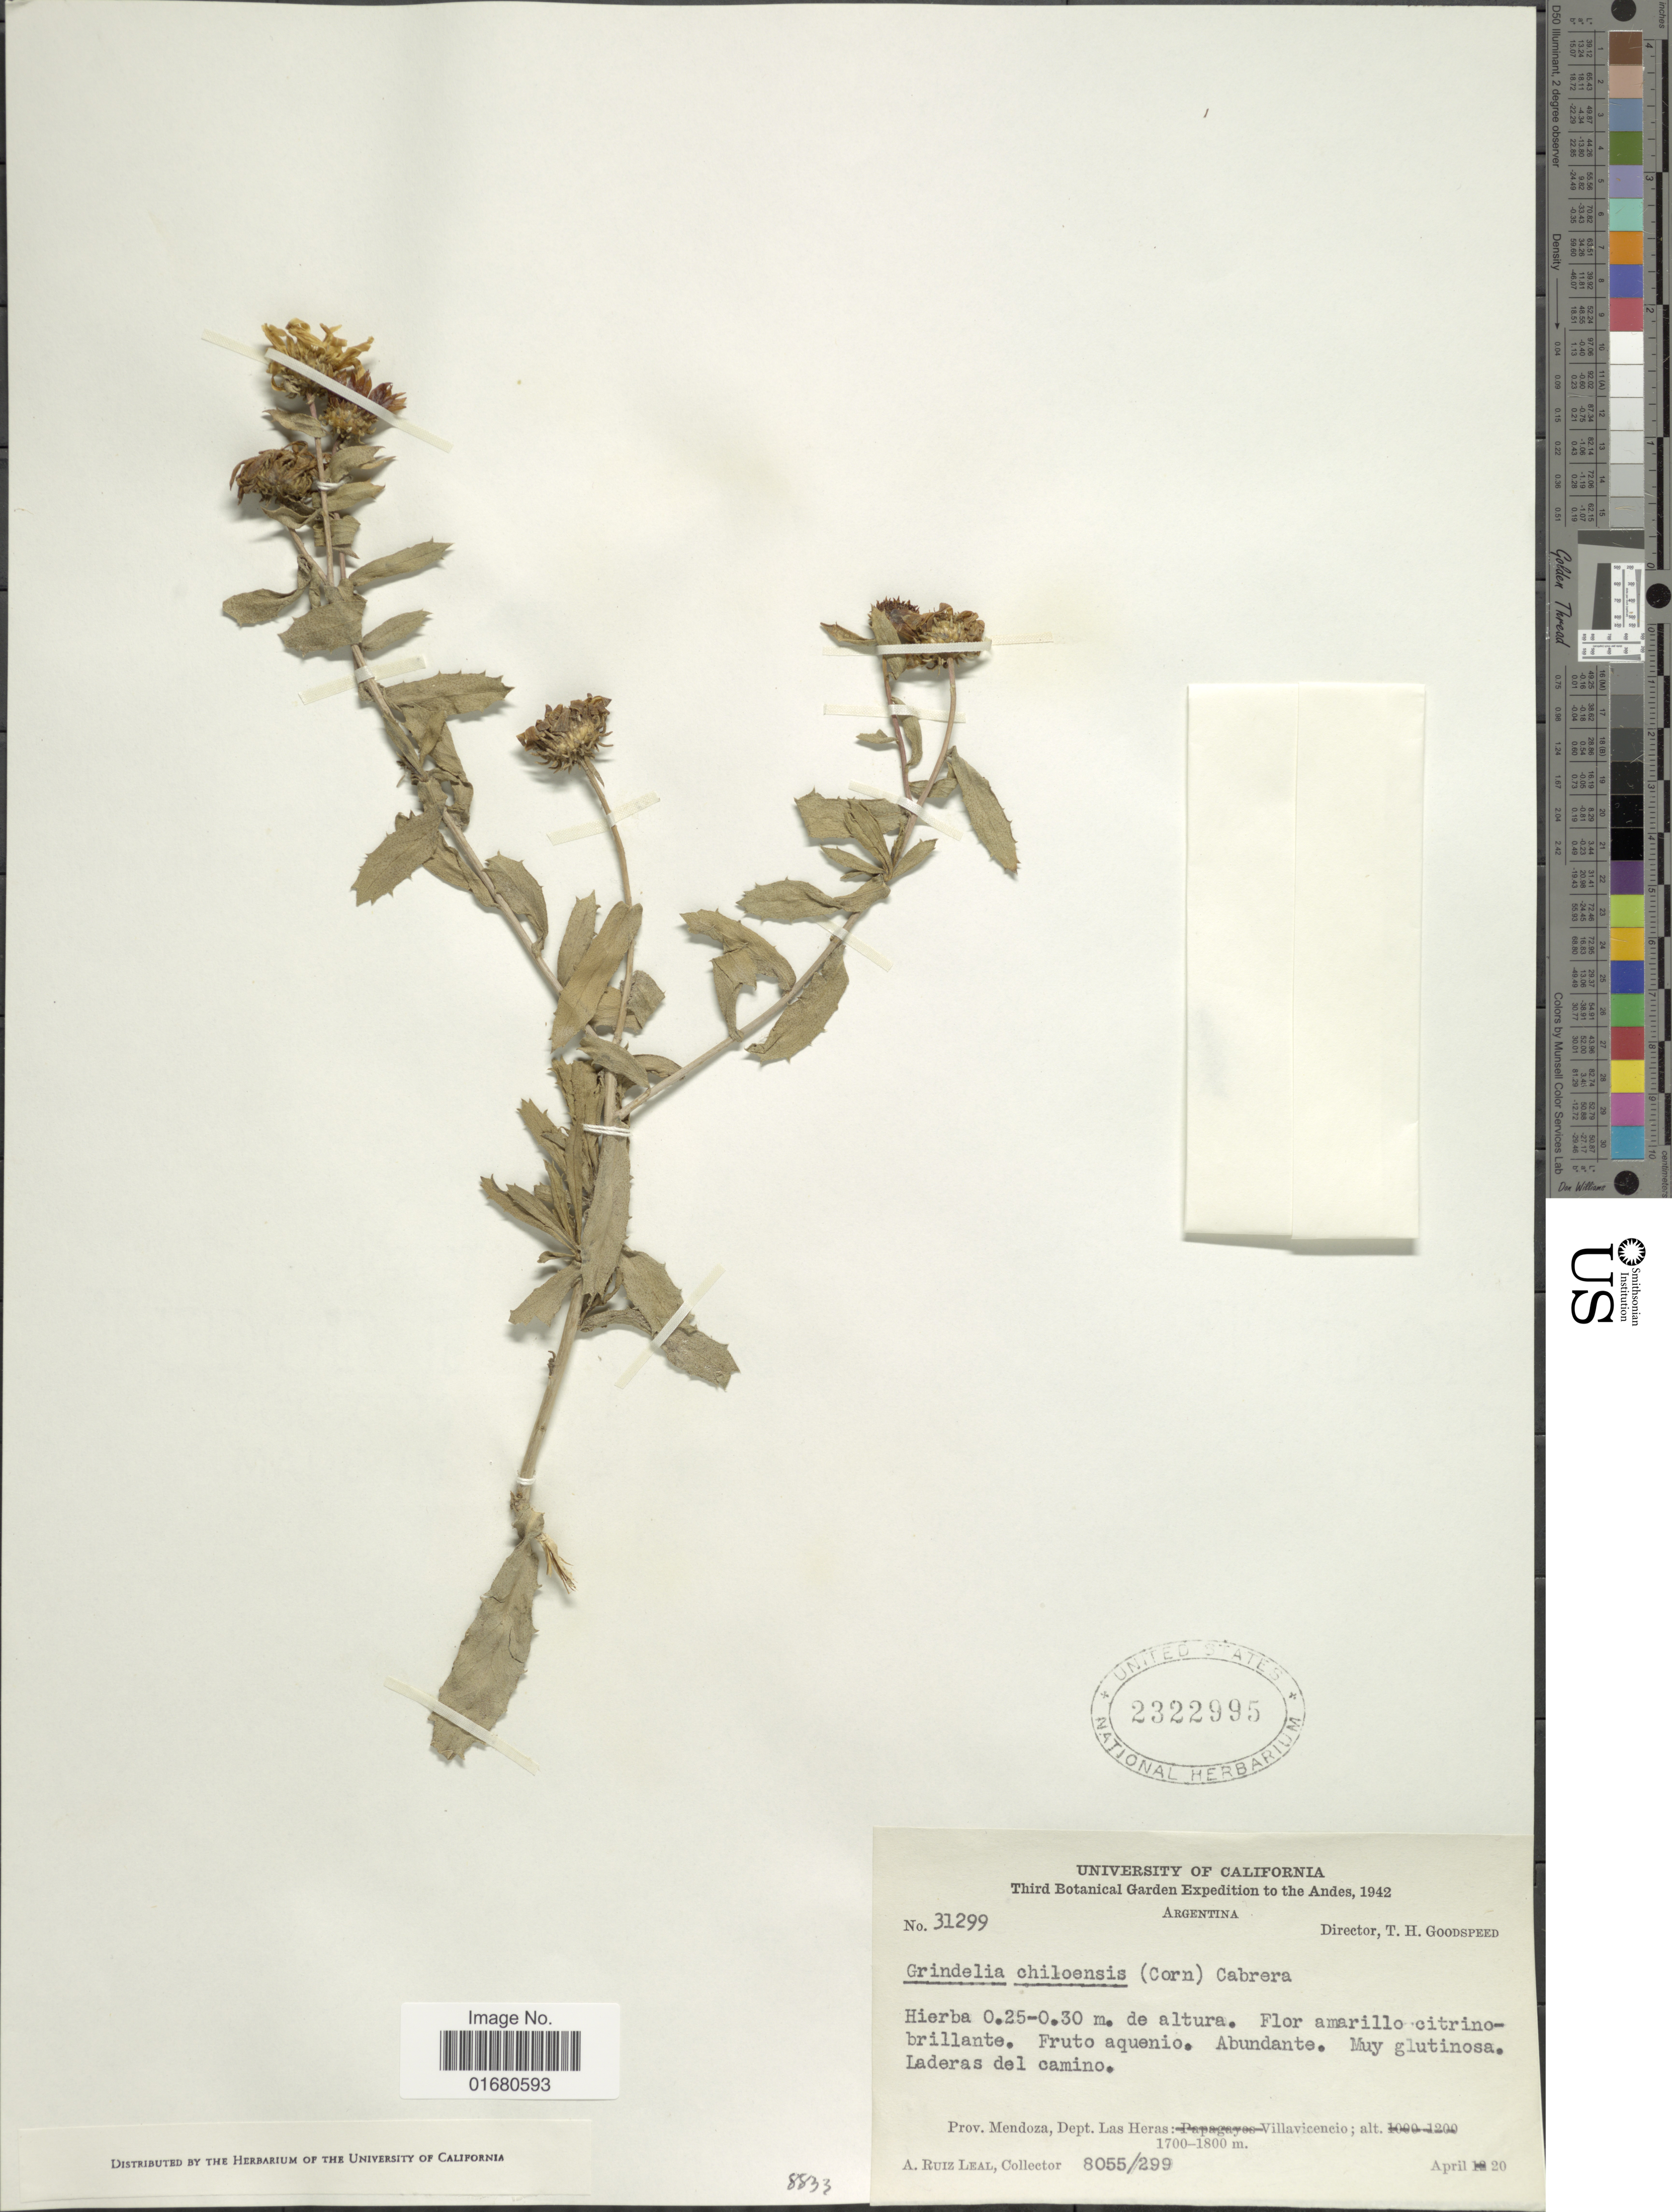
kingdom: Plantae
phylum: Tracheophyta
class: Magnoliopsida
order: Asterales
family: Asteraceae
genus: Grindelia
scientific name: Grindelia chiloensis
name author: (Cornel.) Cabrera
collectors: A. R. Leal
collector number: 3055/299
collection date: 1942-04-20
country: Argentina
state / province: Mendoza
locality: Dept. Las Heras, Villavicencio, The Andes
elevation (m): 1700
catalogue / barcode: US 2322995